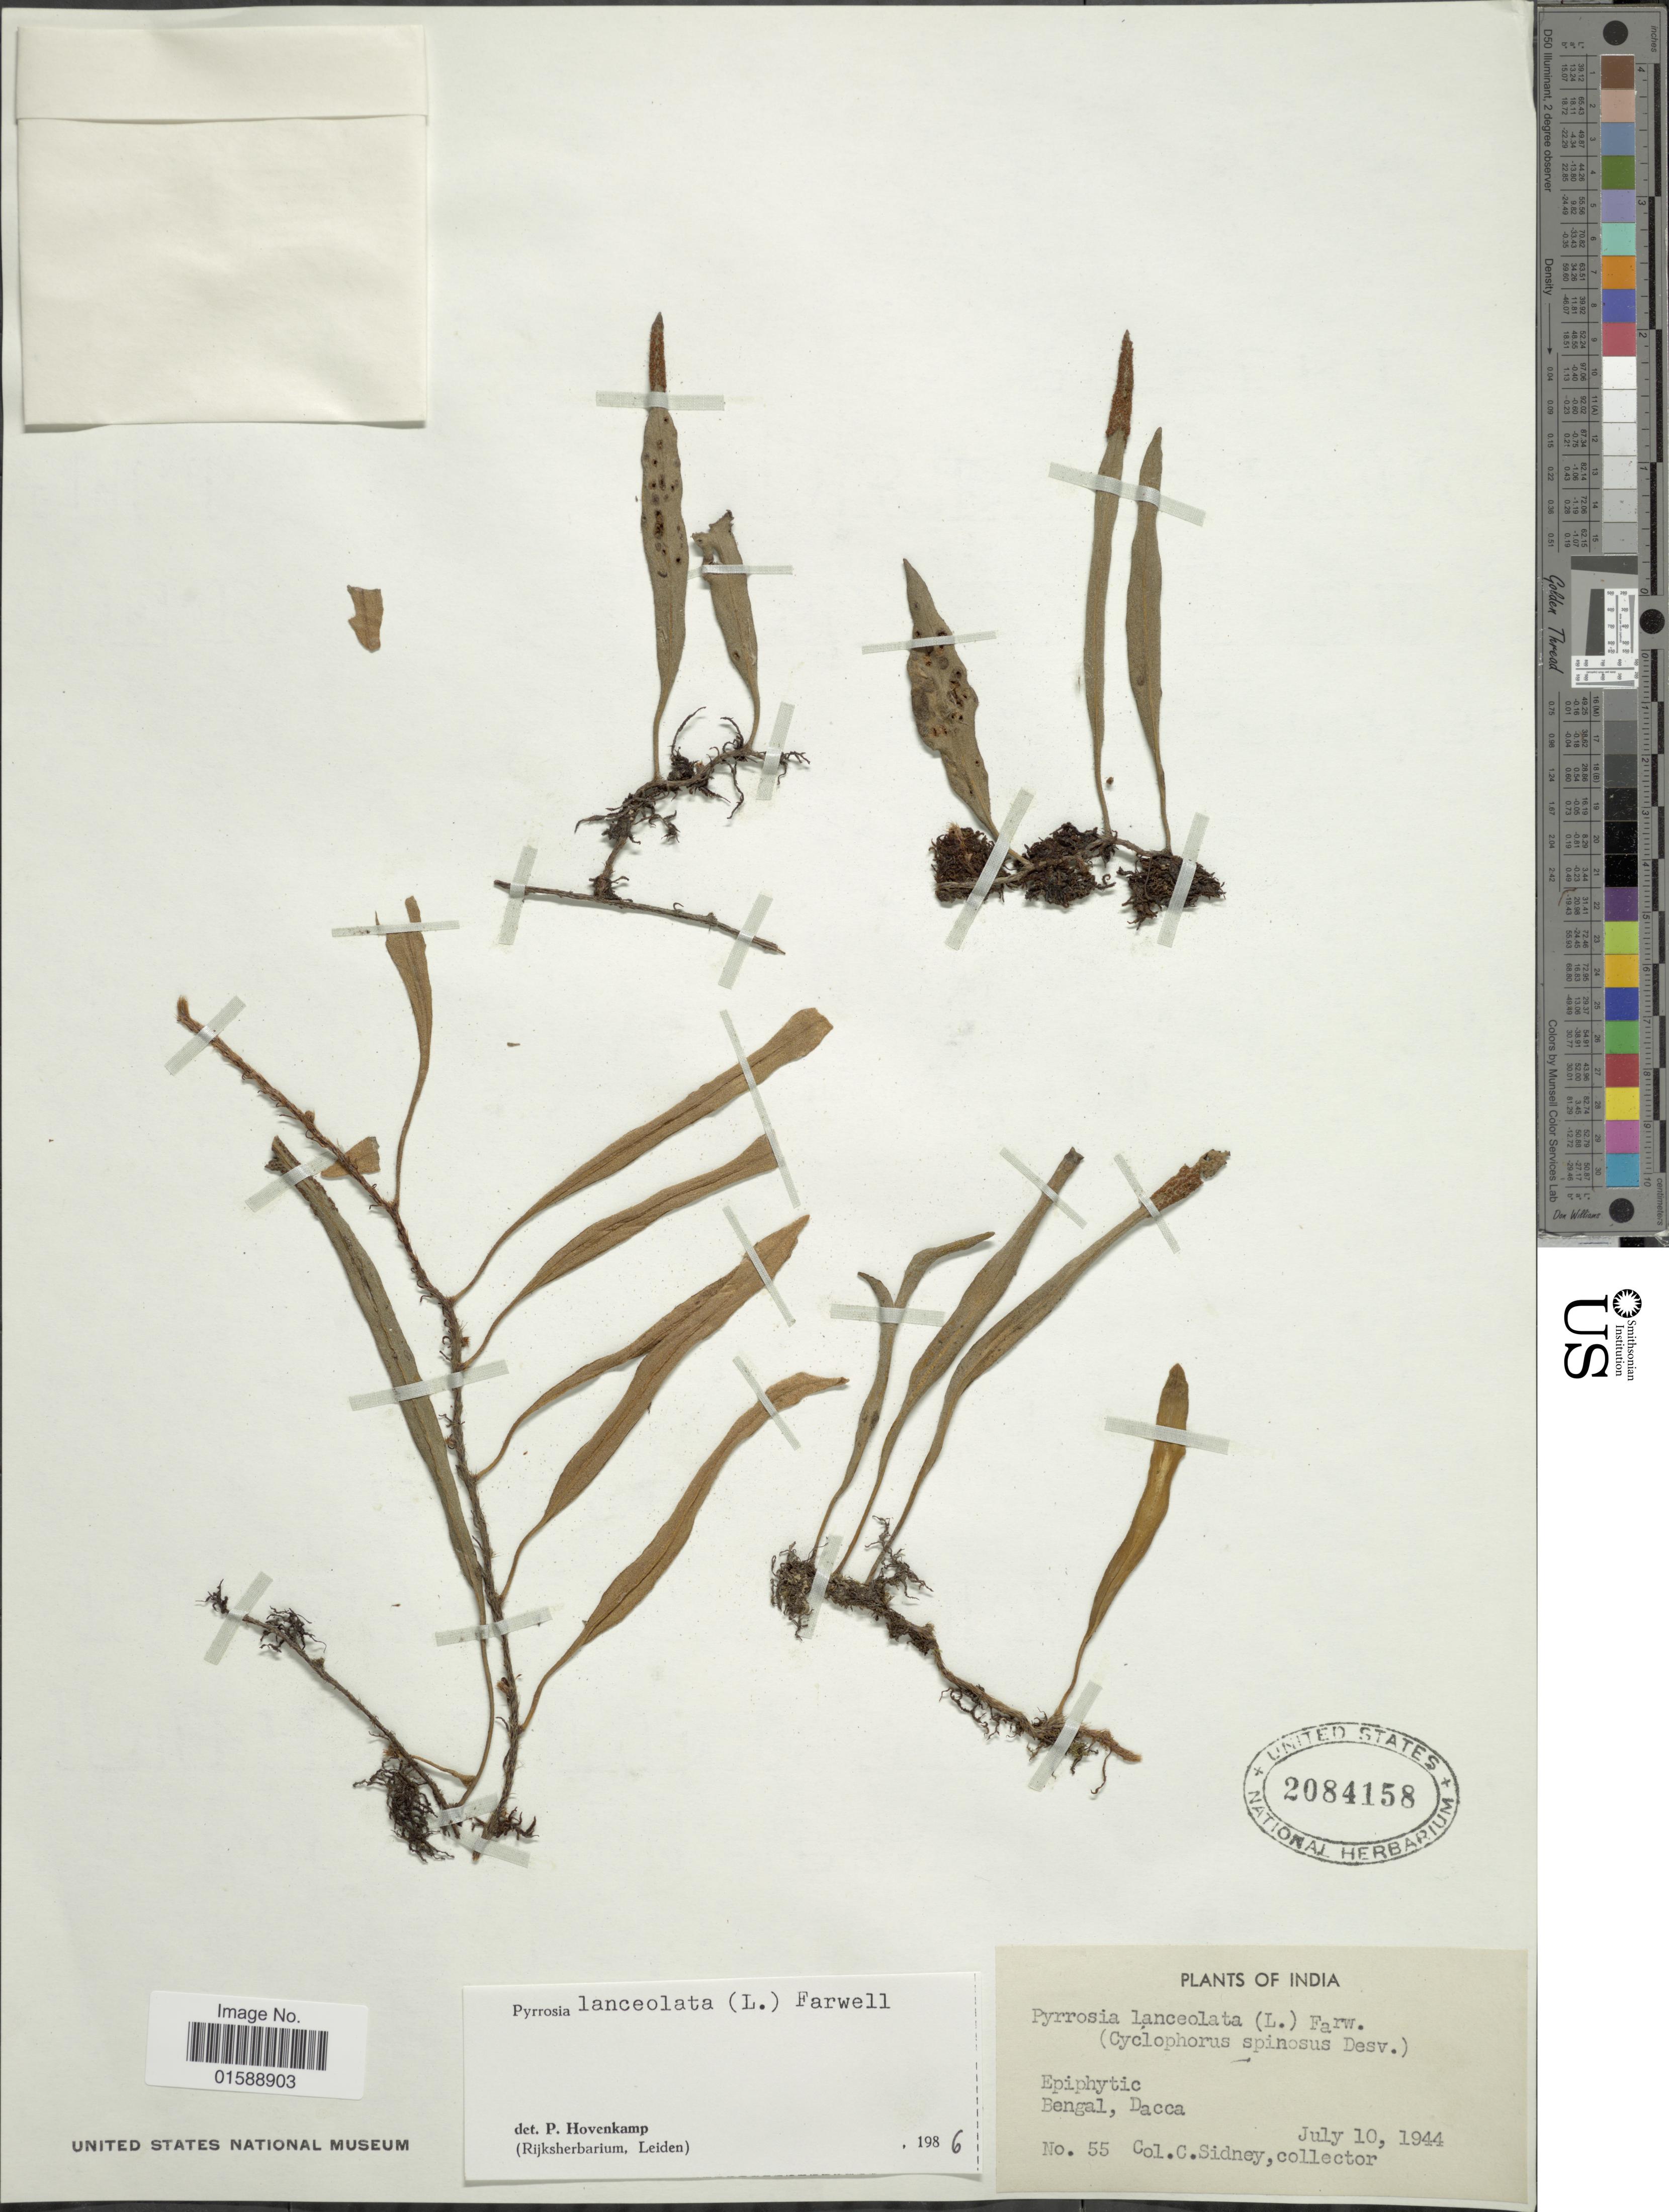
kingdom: Plantae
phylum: Tracheophyta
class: Polypodiopsida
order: Polypodiales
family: Polypodiaceae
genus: Pyrrosia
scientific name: Pyrrosia lanceolata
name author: (L.) Farw.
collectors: C. Sidney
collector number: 55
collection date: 1944-07-10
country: India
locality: Bengal, Dacca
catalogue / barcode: US 2084158